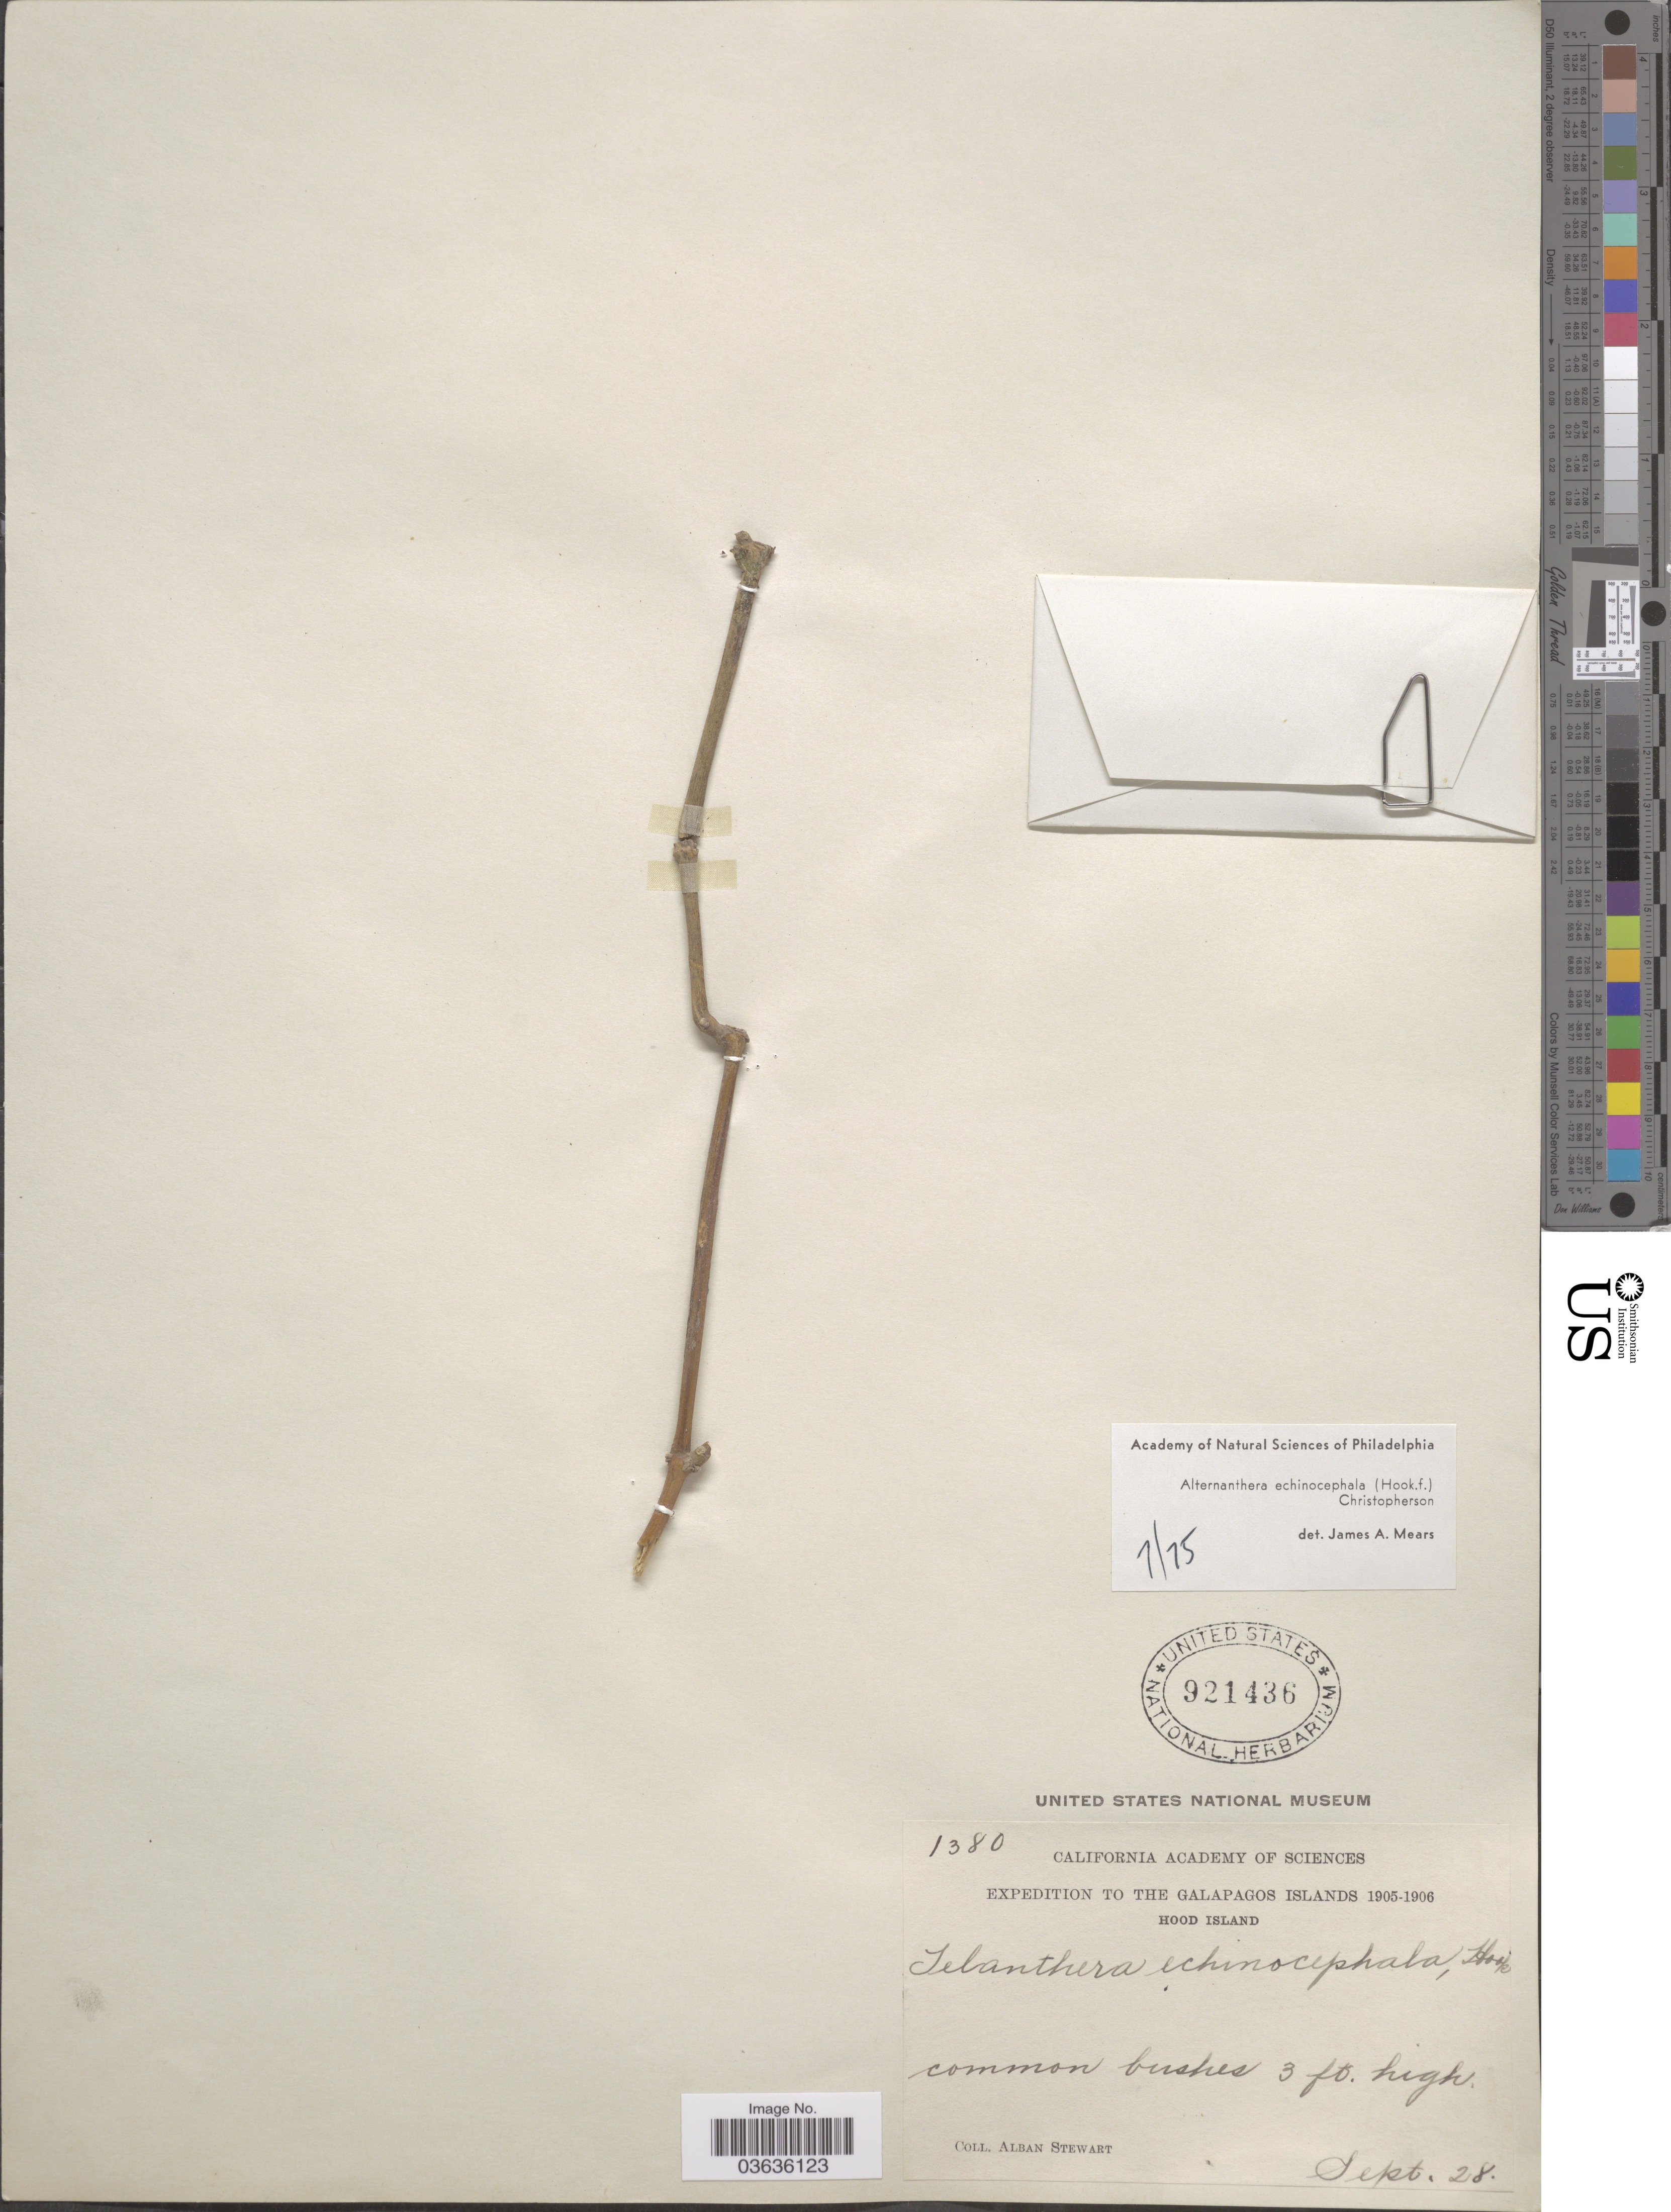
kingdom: Plantae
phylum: Tracheophyta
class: Magnoliopsida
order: Caryophyllales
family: Amaranthaceae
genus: Alternanthera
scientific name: Alternanthera echinocephala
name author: (Hook. f.) Christoph.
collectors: A. Stewart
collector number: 1380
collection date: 1905-09-28/1906-09-28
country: Ecuador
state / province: Colón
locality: The Galapagos Islands, Hood Island.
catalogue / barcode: US 921436